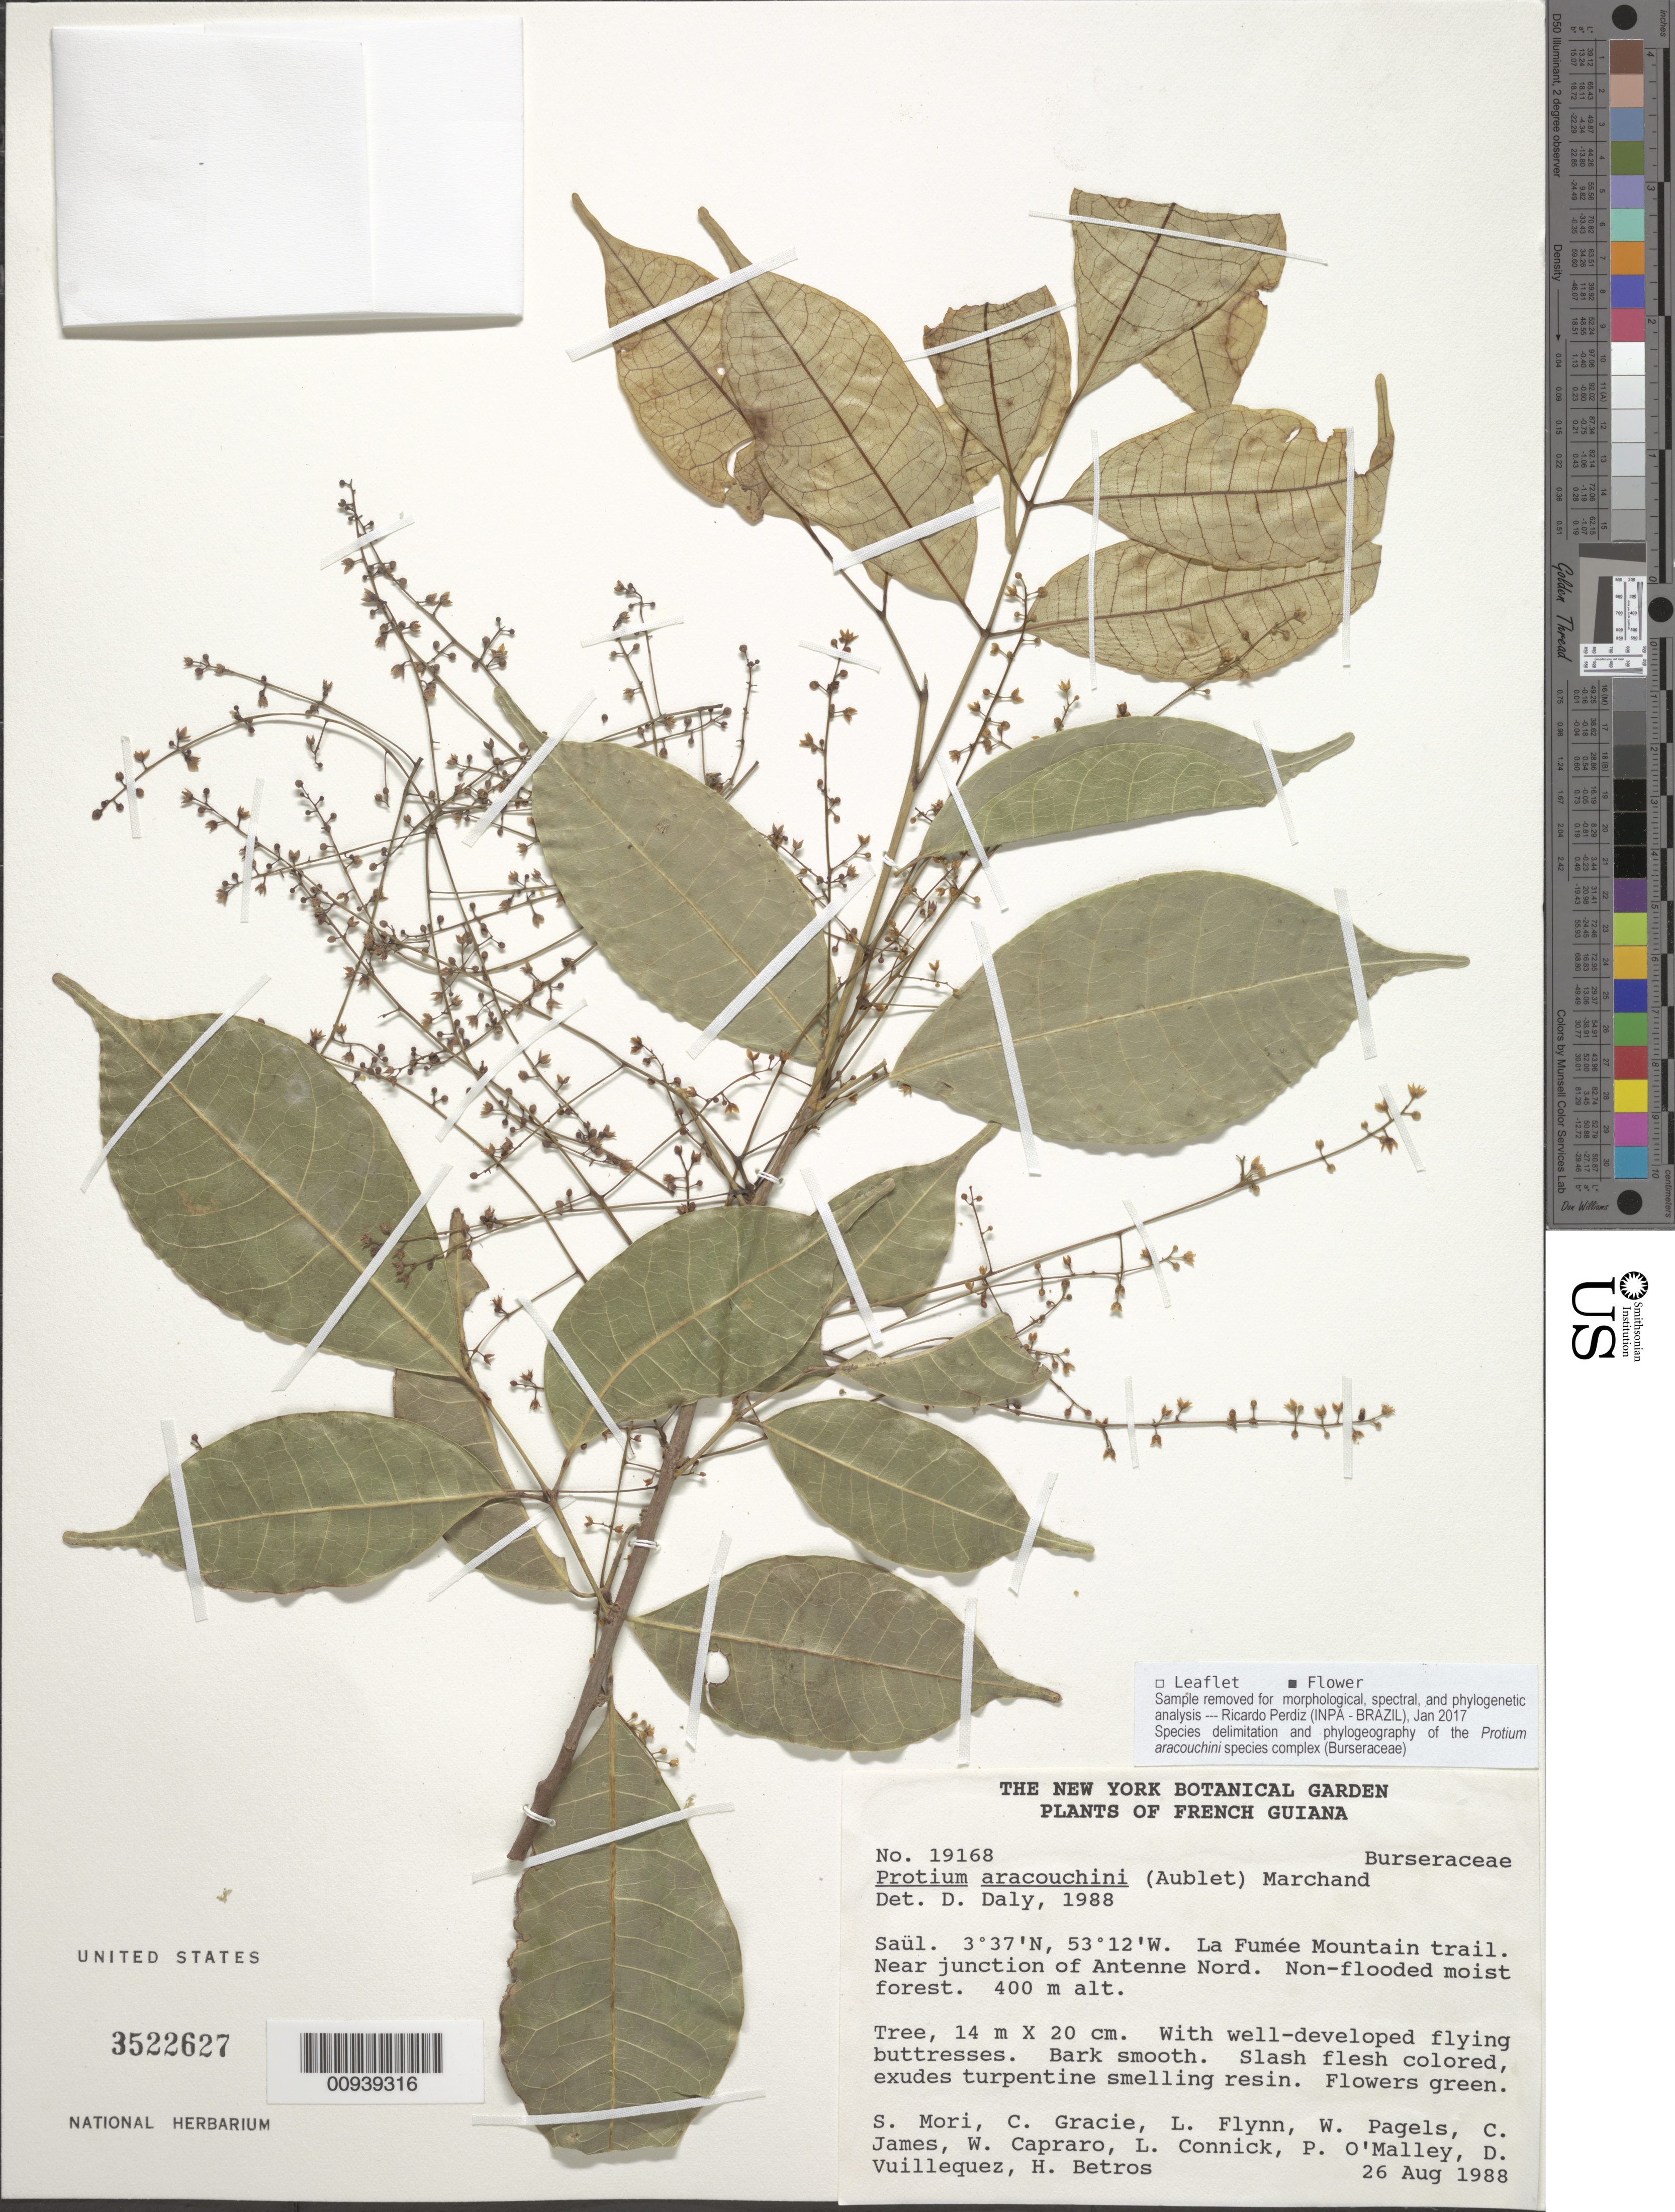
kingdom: Plantae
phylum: Tracheophyta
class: Magnoliopsida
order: Sapindales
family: Burseraceae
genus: Protium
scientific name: Protium aracouchini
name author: (Aubl.) Marchand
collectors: S. Mori, C. A. Gracie, L. Flynn, W. Pagels & et al.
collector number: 19168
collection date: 1988-08-26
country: French Guiana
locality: Saül. La Fumée Mountain trail. Near junction of Antenne Nord.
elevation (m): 400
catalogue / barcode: US 3522627